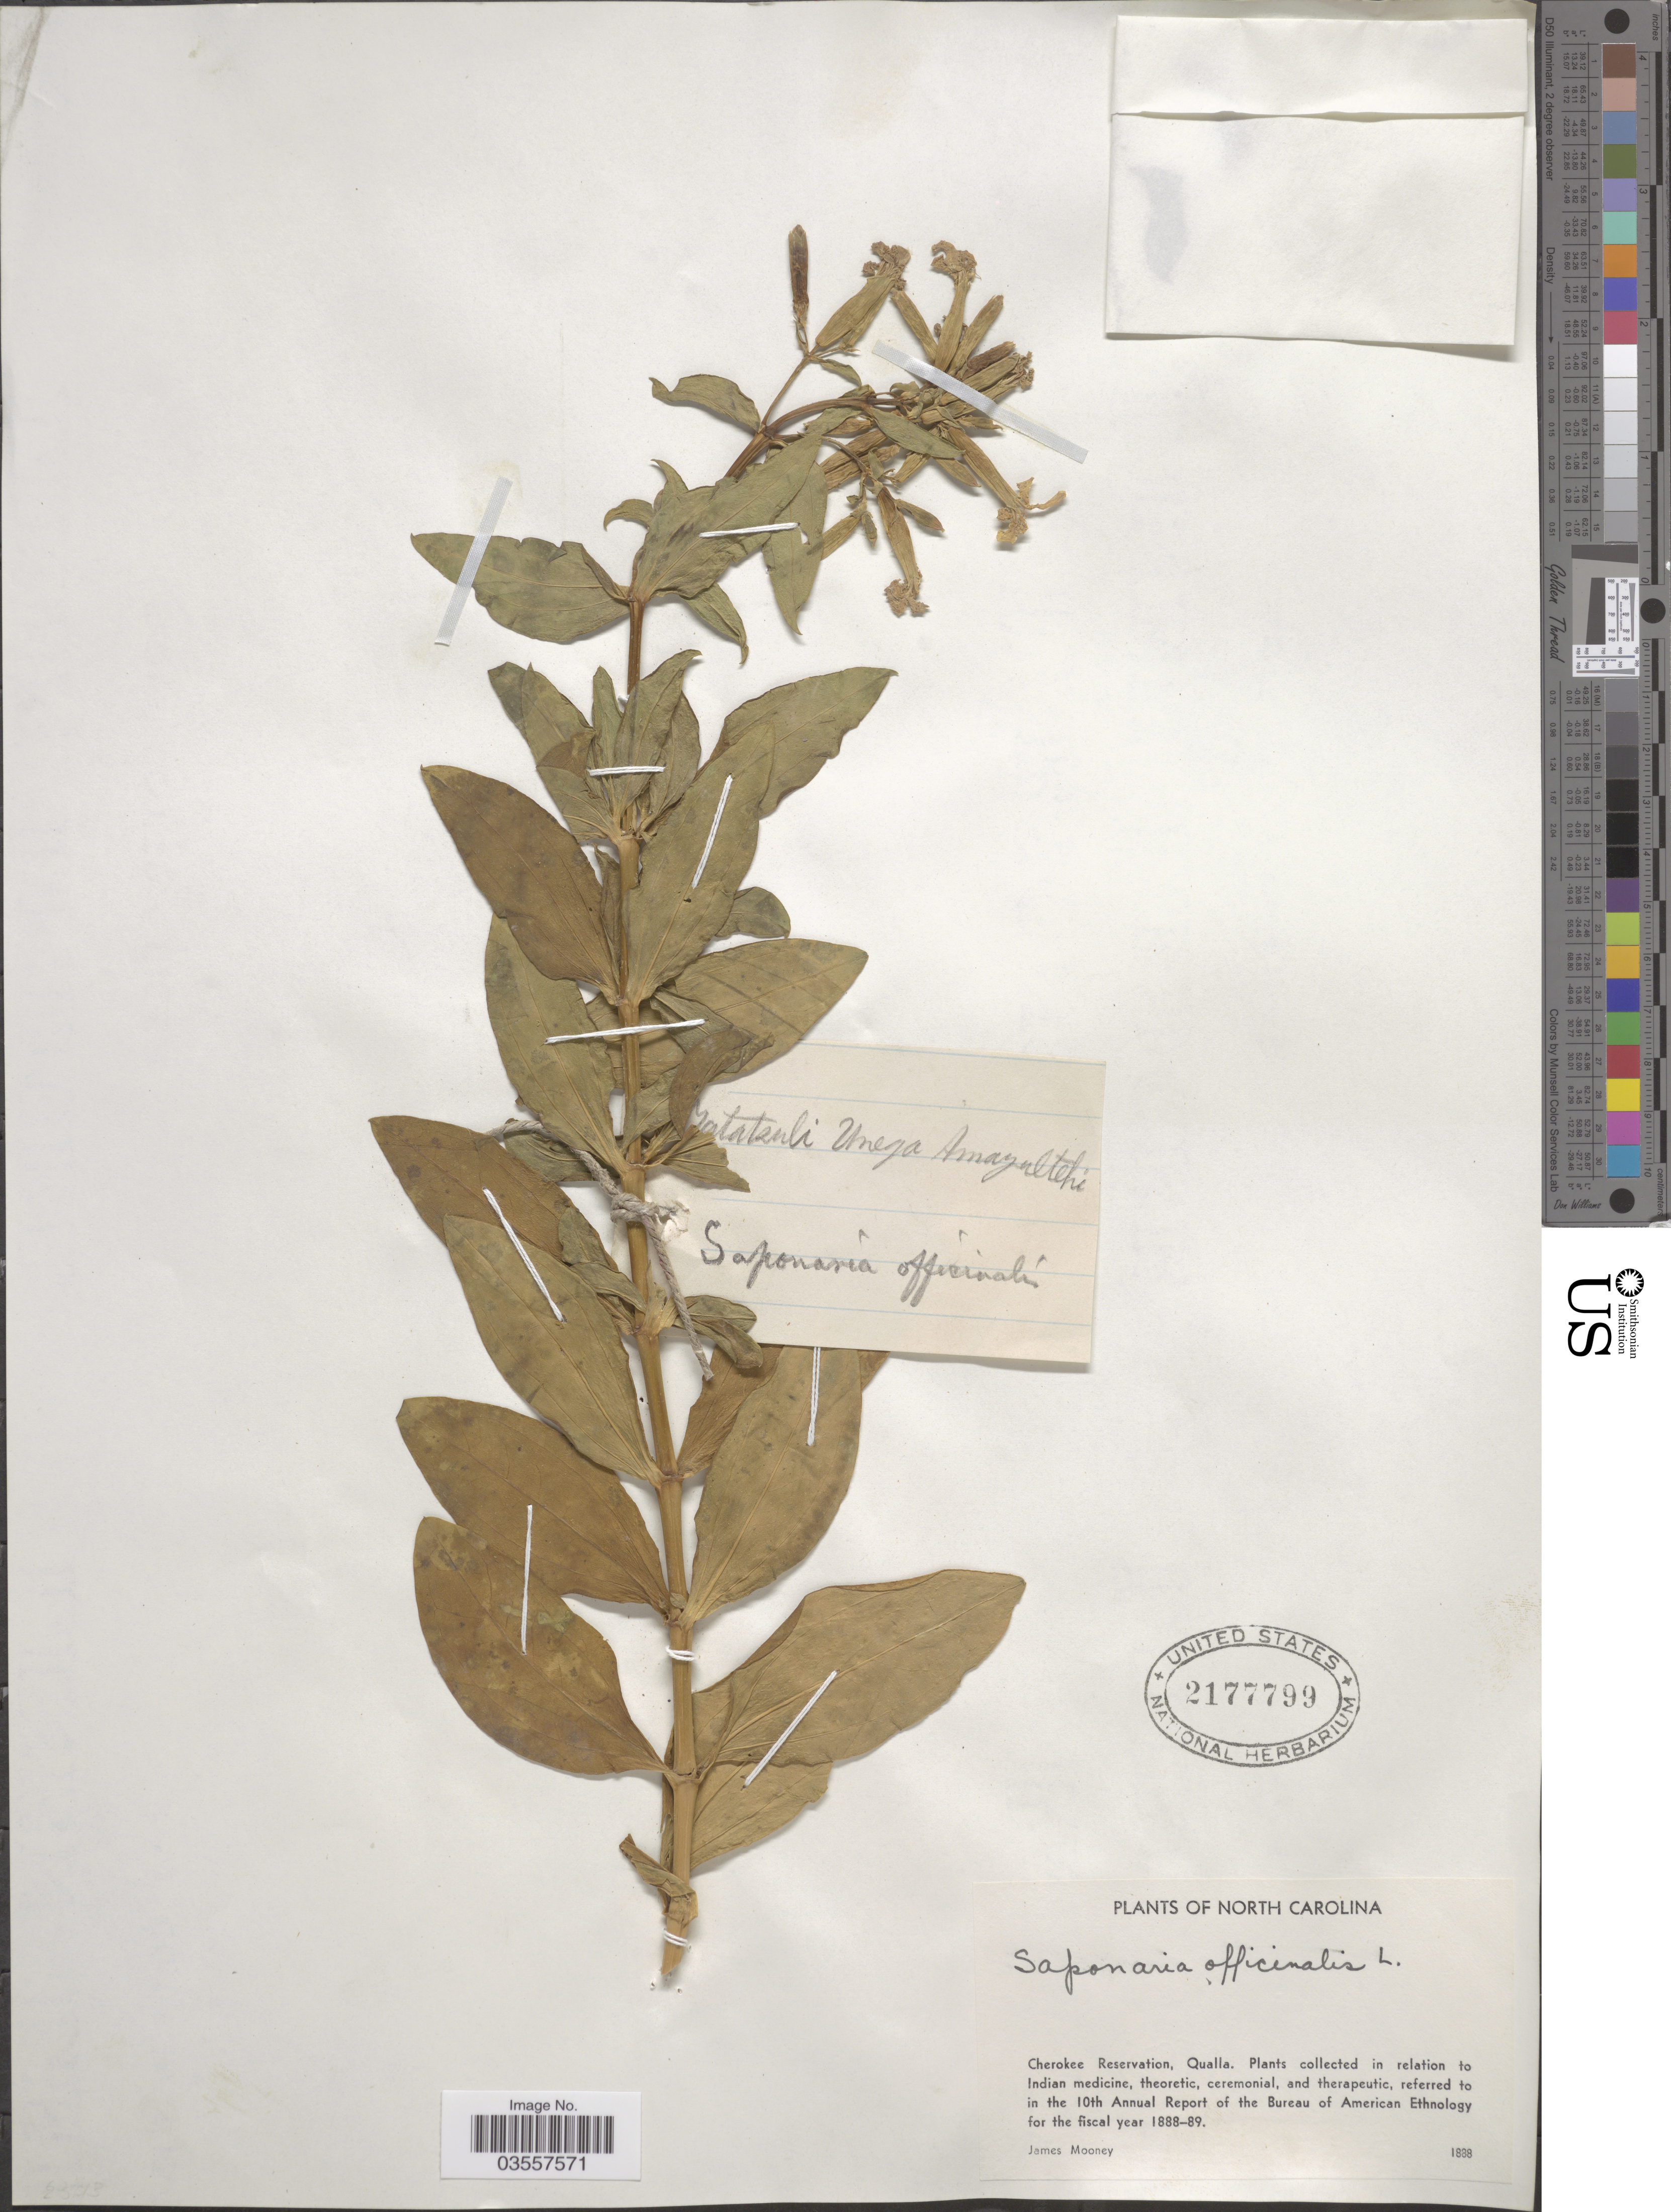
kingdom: Plantae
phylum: Tracheophyta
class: Magnoliopsida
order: Caryophyllales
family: Caryophyllaceae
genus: Saponaria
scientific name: Saponaria officinalis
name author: L.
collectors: J. Mooney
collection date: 1888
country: United States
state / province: North Carolina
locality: Cherokee Reservation, Qualla.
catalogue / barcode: US 2177799